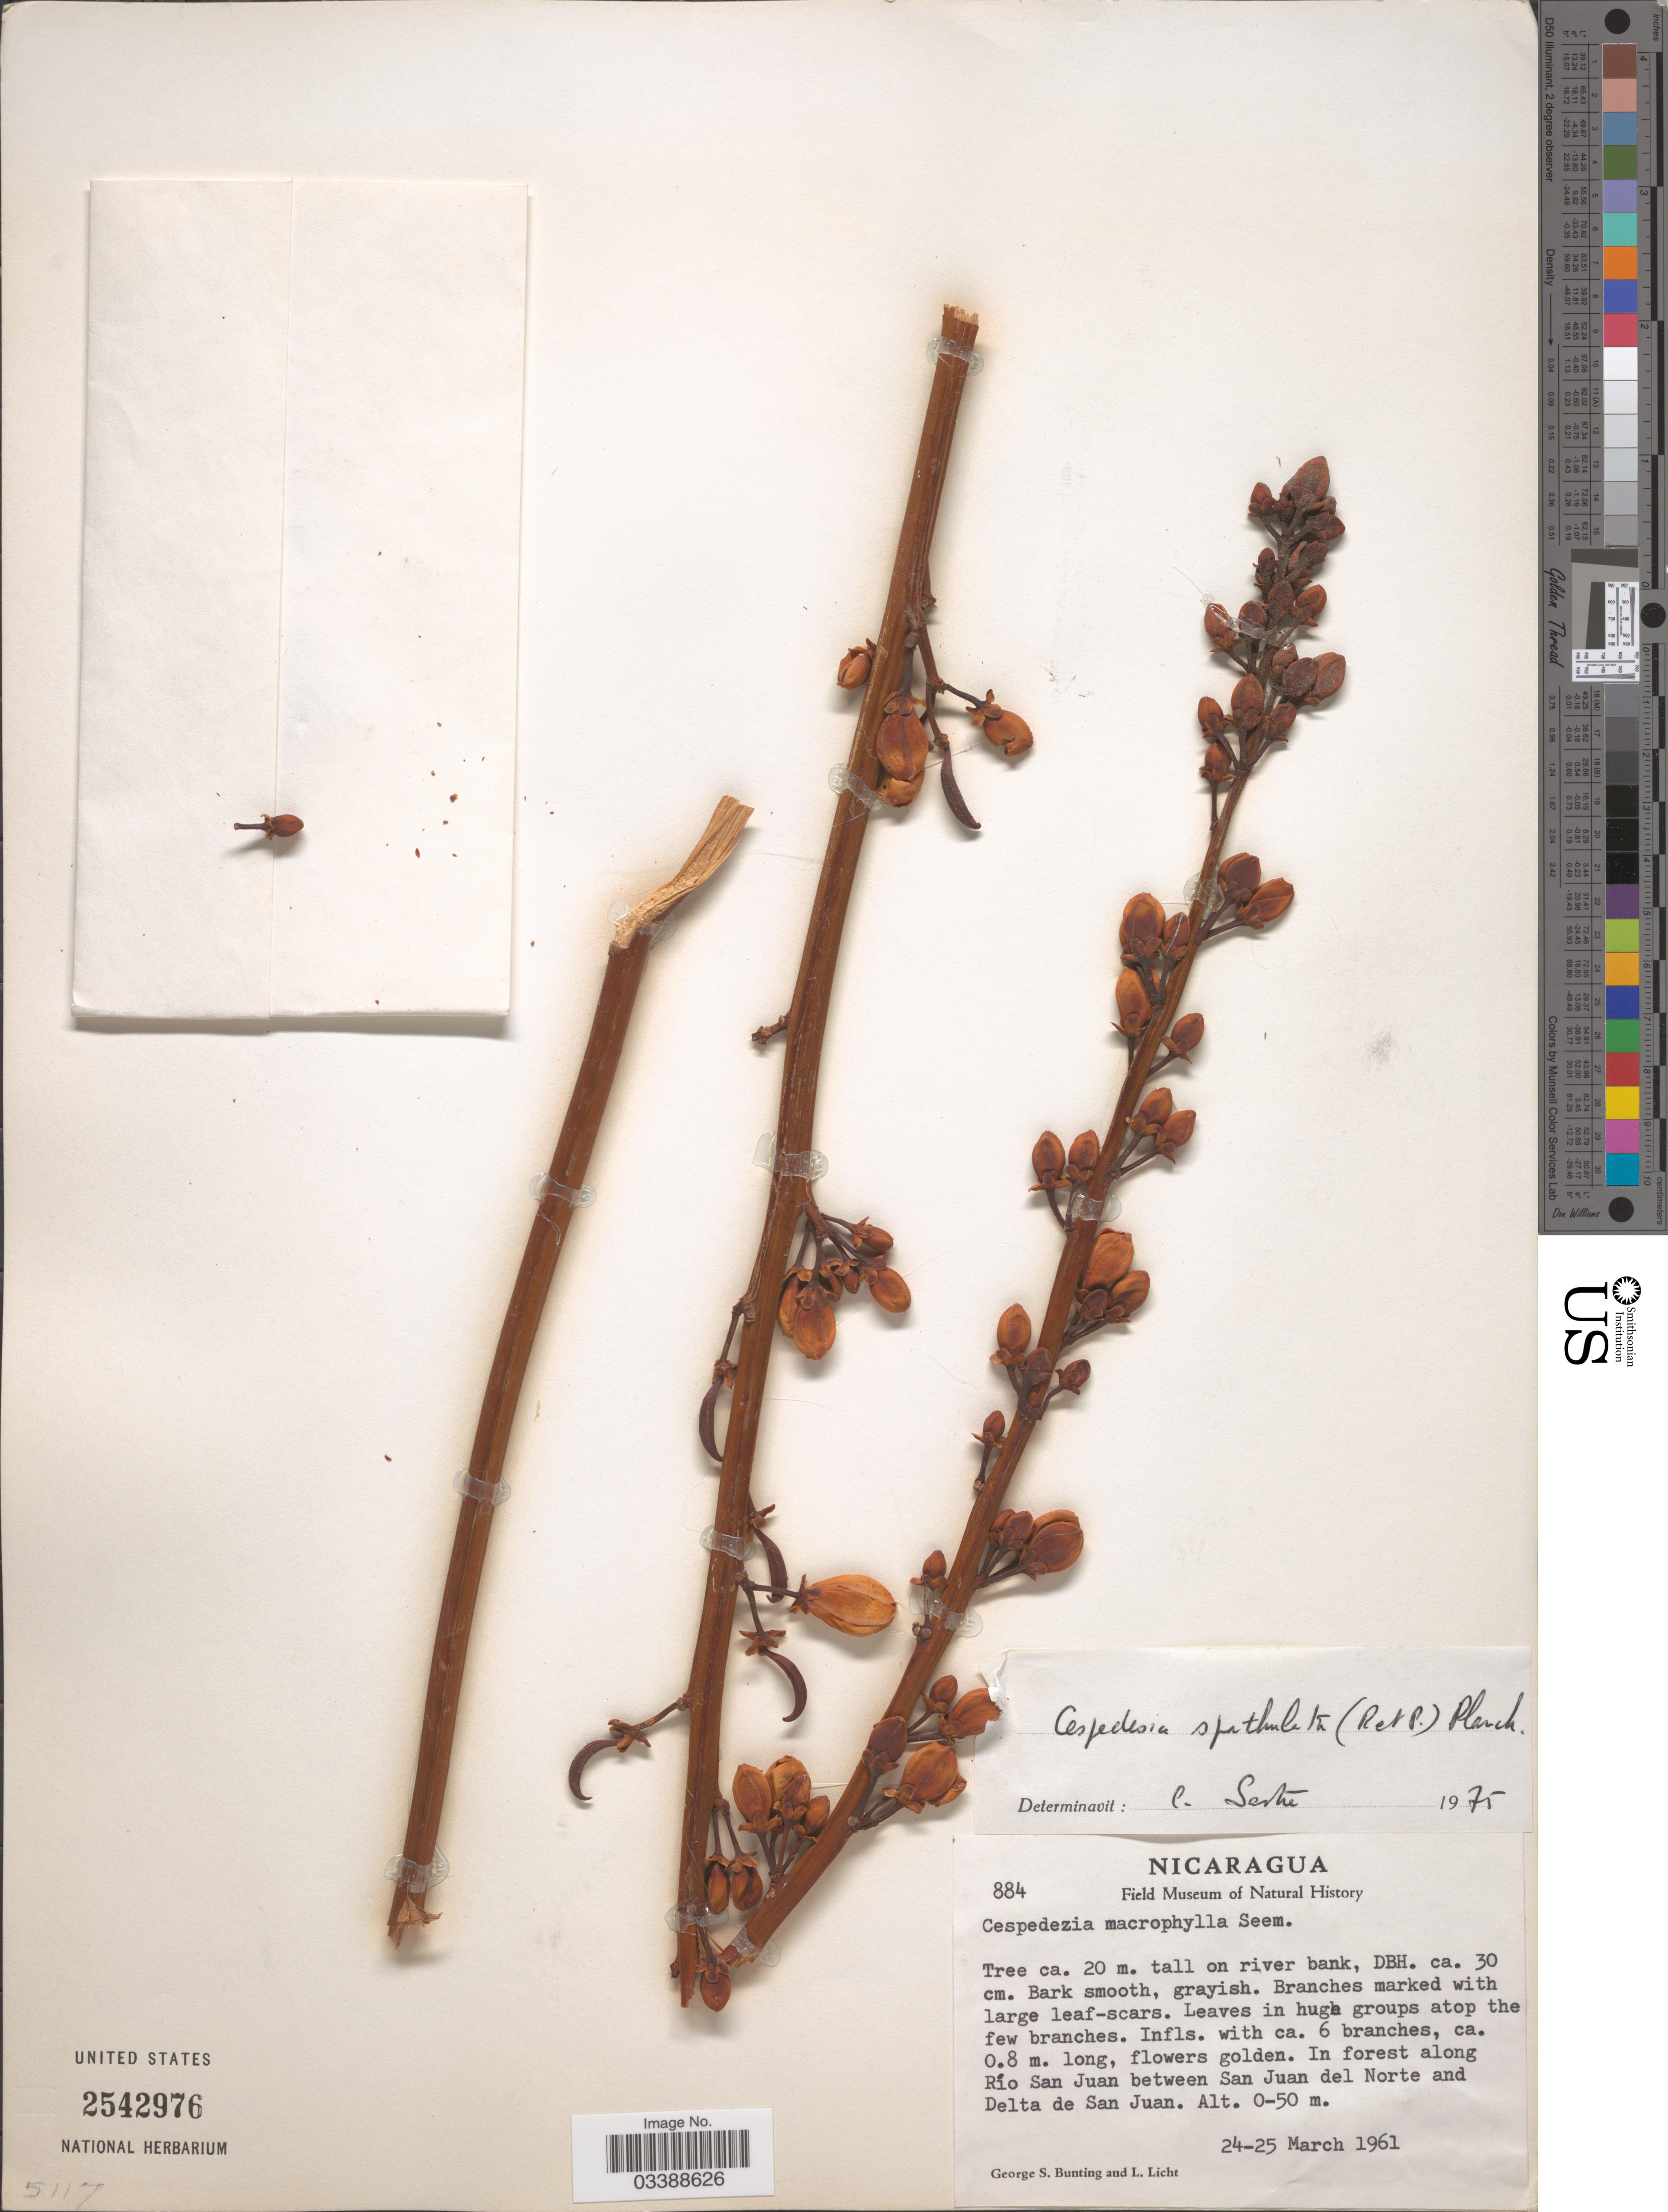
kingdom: Plantae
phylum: Tracheophyta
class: Magnoliopsida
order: Malpighiales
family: Ochnaceae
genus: Cespedesia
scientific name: Cespedesia spathulata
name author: (Ruiz & Pav.) Planch.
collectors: G. S. Bunting & L. Licht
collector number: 884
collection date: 1961-03-24/1961-03-25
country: Nicaragua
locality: In forest along Río San Juan between San Juan del Norte and Delta de San Juan.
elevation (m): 0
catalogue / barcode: US 2542976